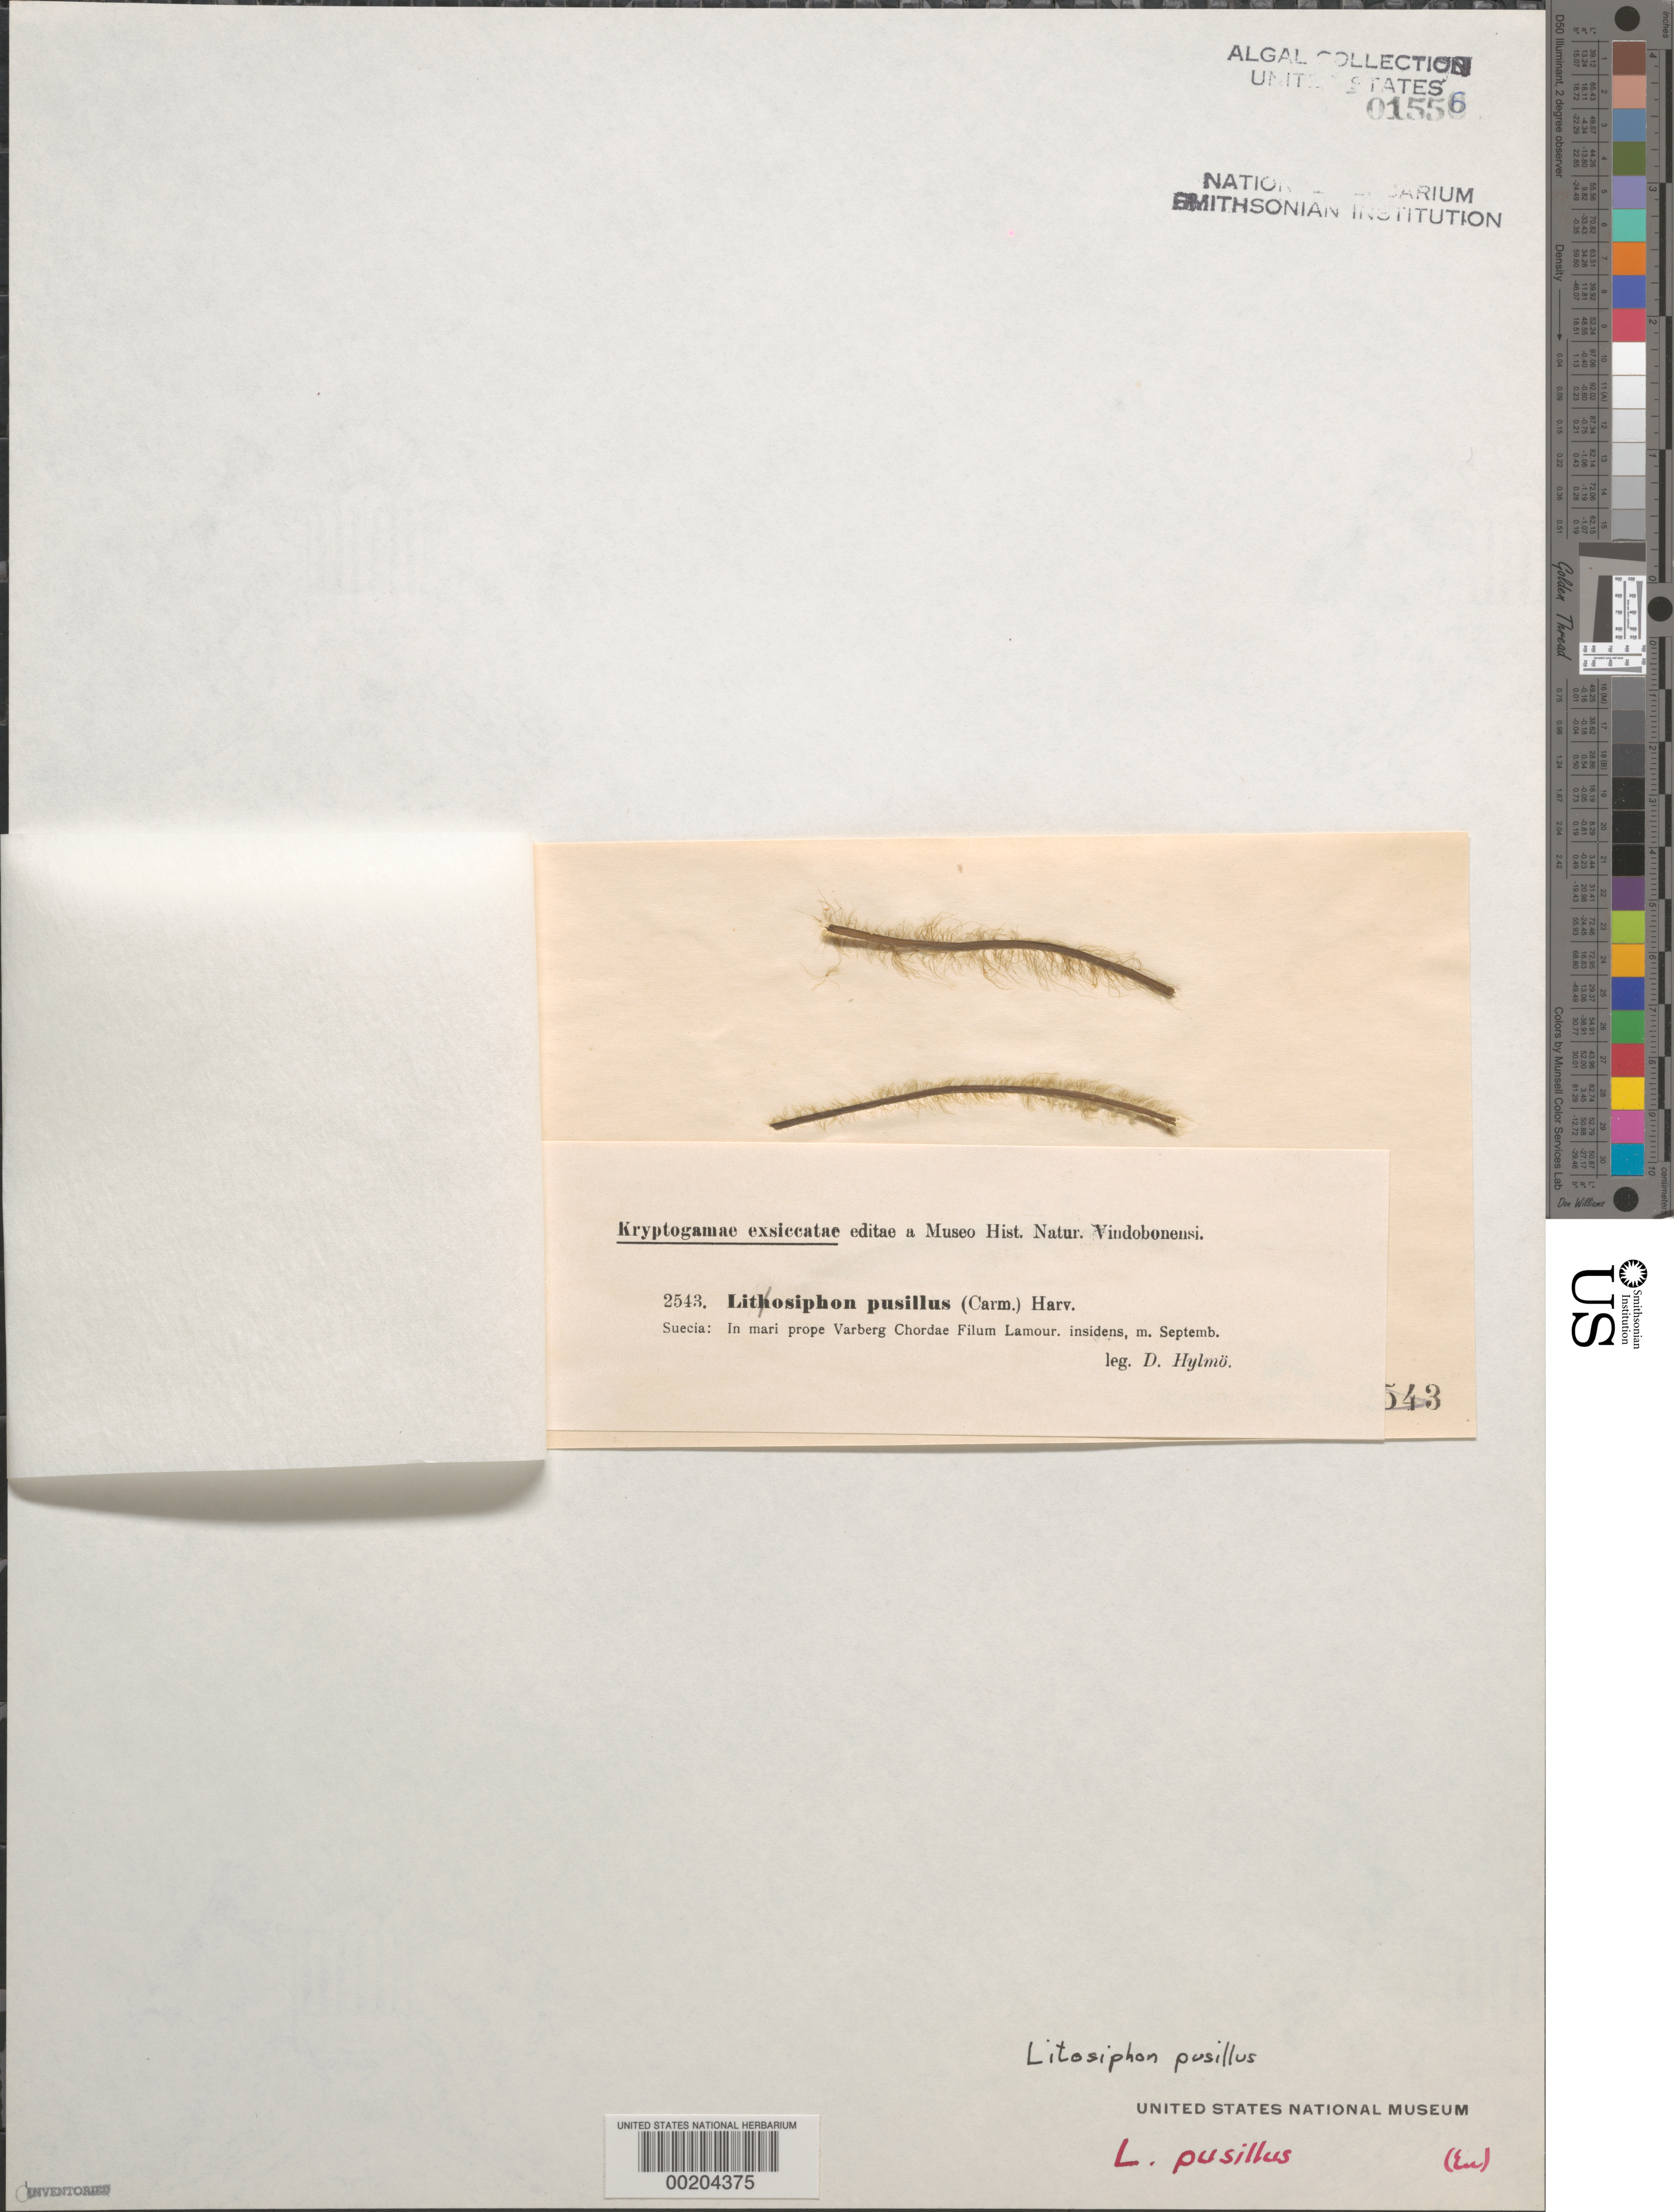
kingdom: Chromista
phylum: Ochrophyta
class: Phaeophyceae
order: Dictyosiphonales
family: Punctariaceae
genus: Litosiphon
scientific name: Litosiphon laminariae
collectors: D. Hylmo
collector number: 2543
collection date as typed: Sep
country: Sweden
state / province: Halland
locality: Near Varberg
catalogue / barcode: US 1556